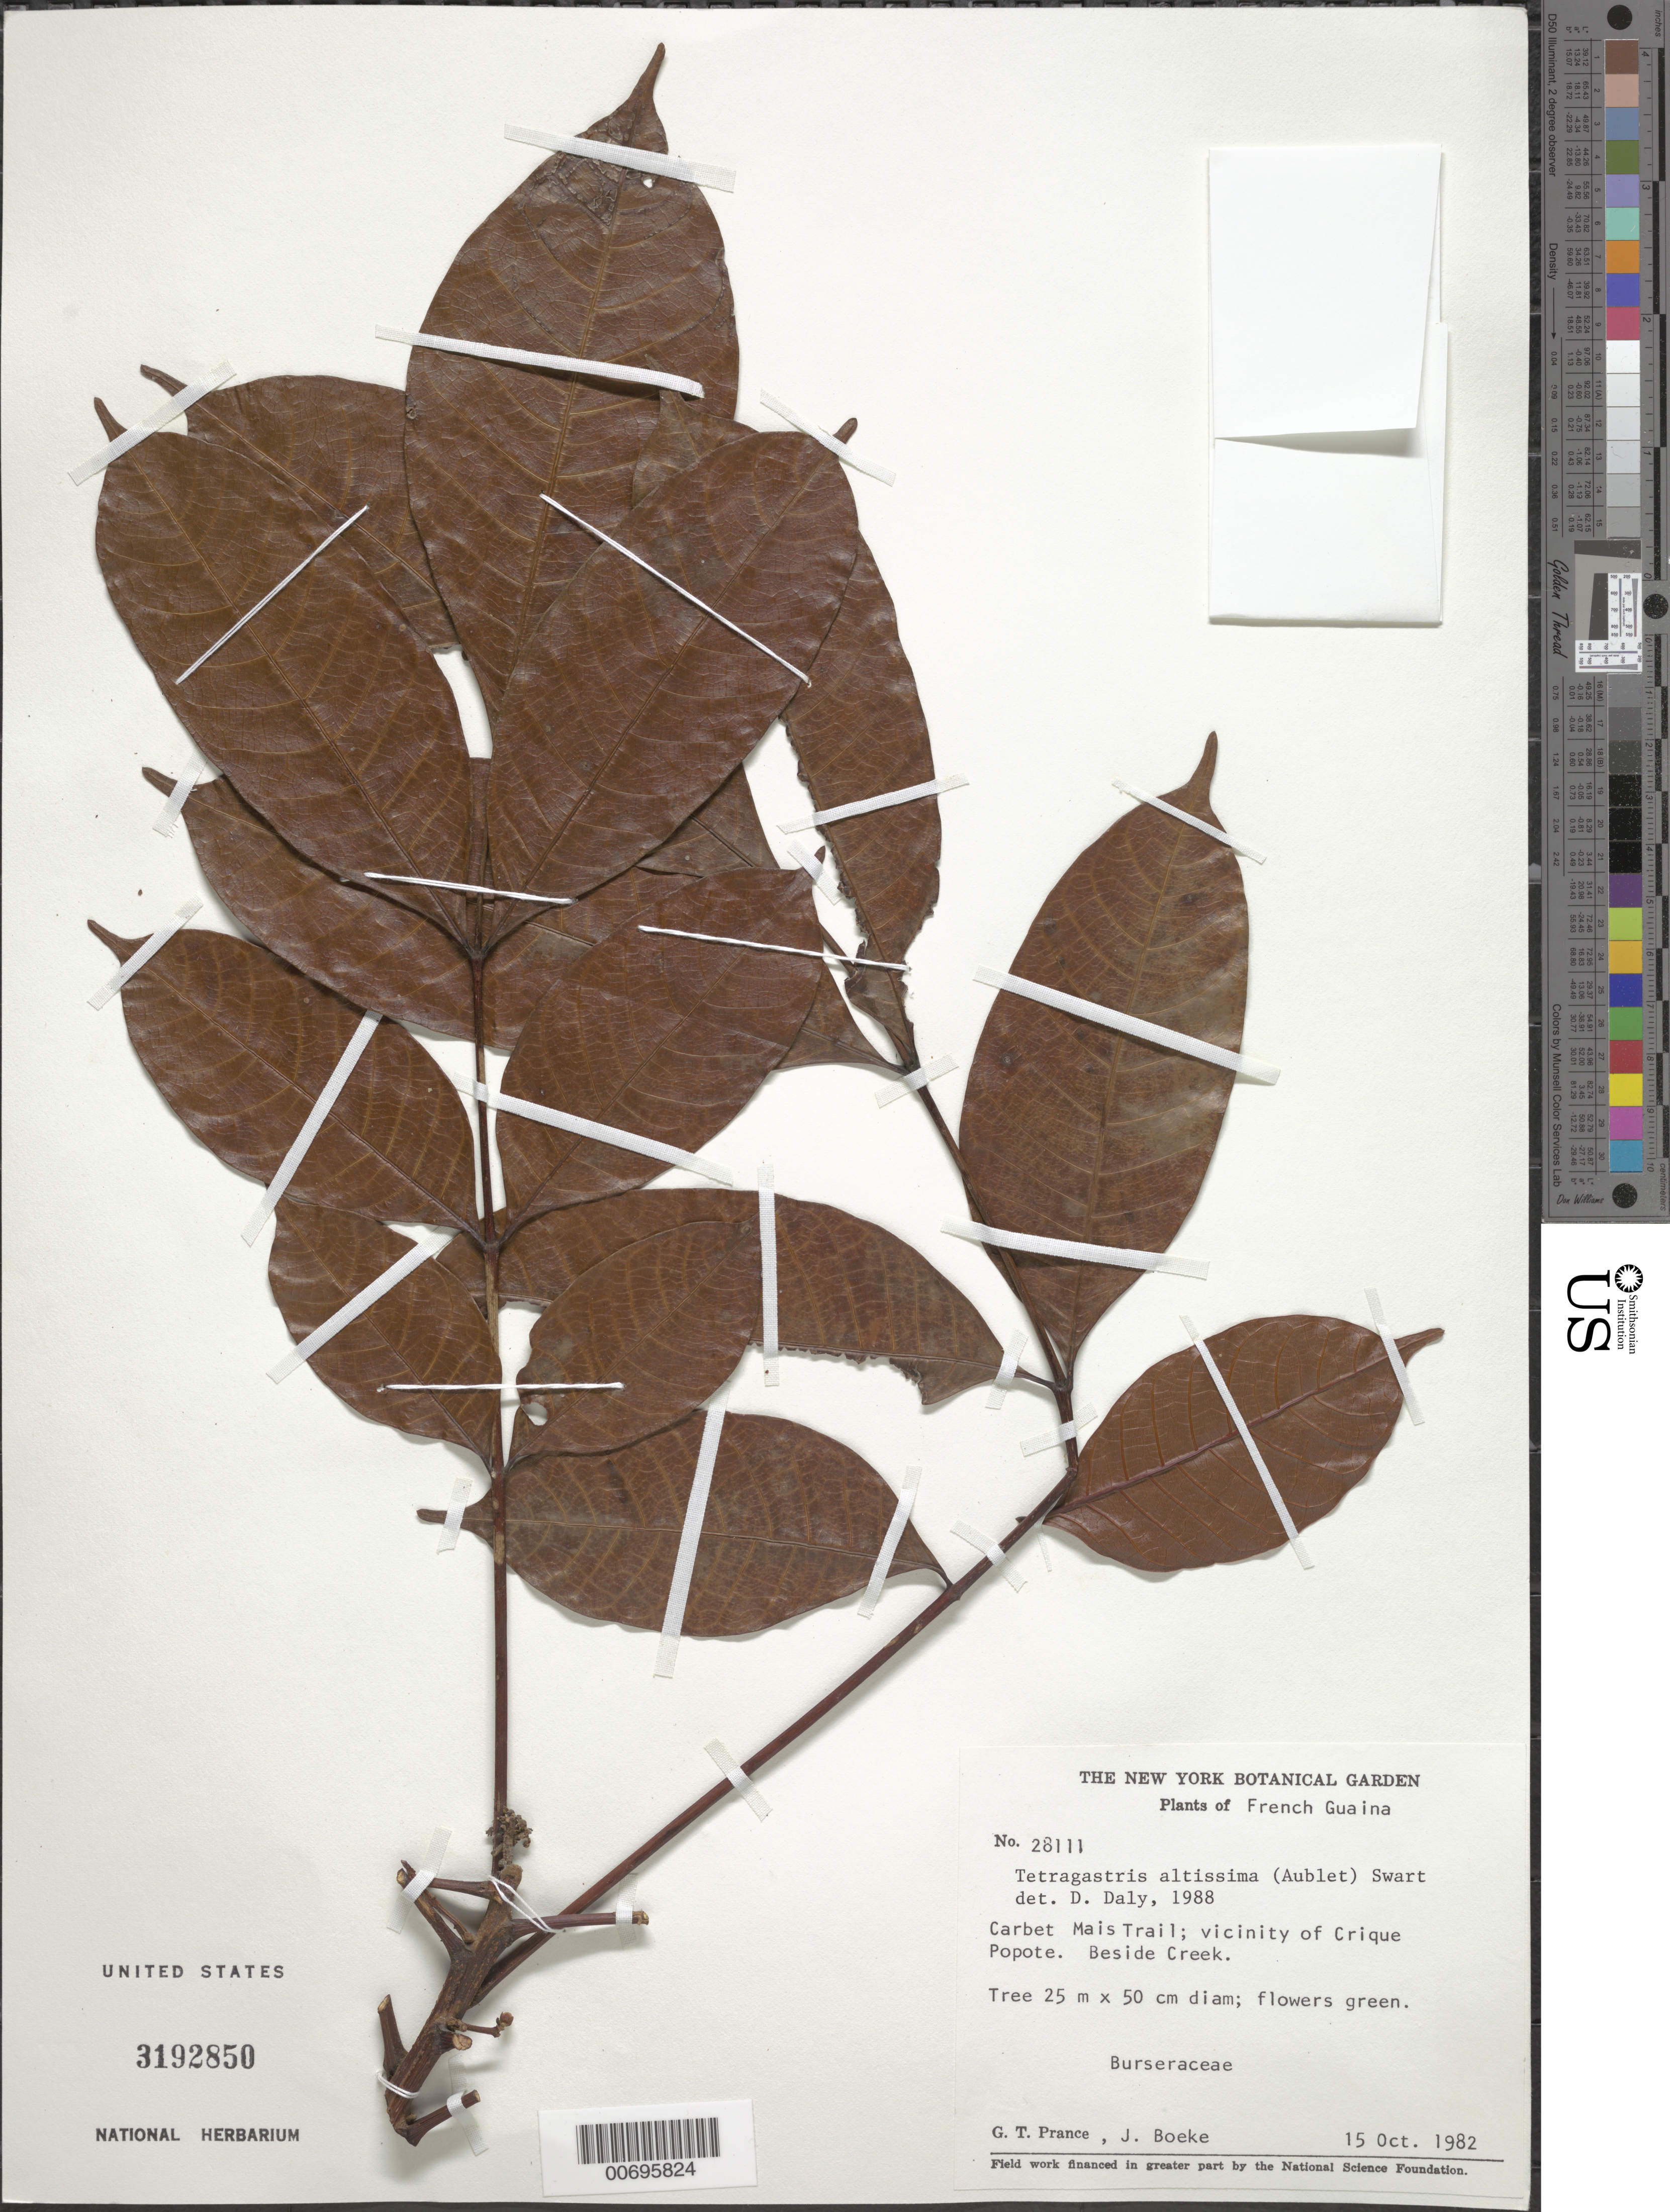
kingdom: Plantae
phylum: Tracheophyta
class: Magnoliopsida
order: Sapindales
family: Burseraceae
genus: Protium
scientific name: Protium altissimum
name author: (Aubl.) Marchand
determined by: Daly, Douglas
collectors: G. T. Prance & J. D. Boeke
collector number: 28111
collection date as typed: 15-Oct-82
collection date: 1982-10-15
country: French Guiana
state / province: Saint-Laurent-du-Maroni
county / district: Saül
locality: Crique Popote, Carbet Mais Trail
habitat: Beside creek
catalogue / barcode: US 3192850